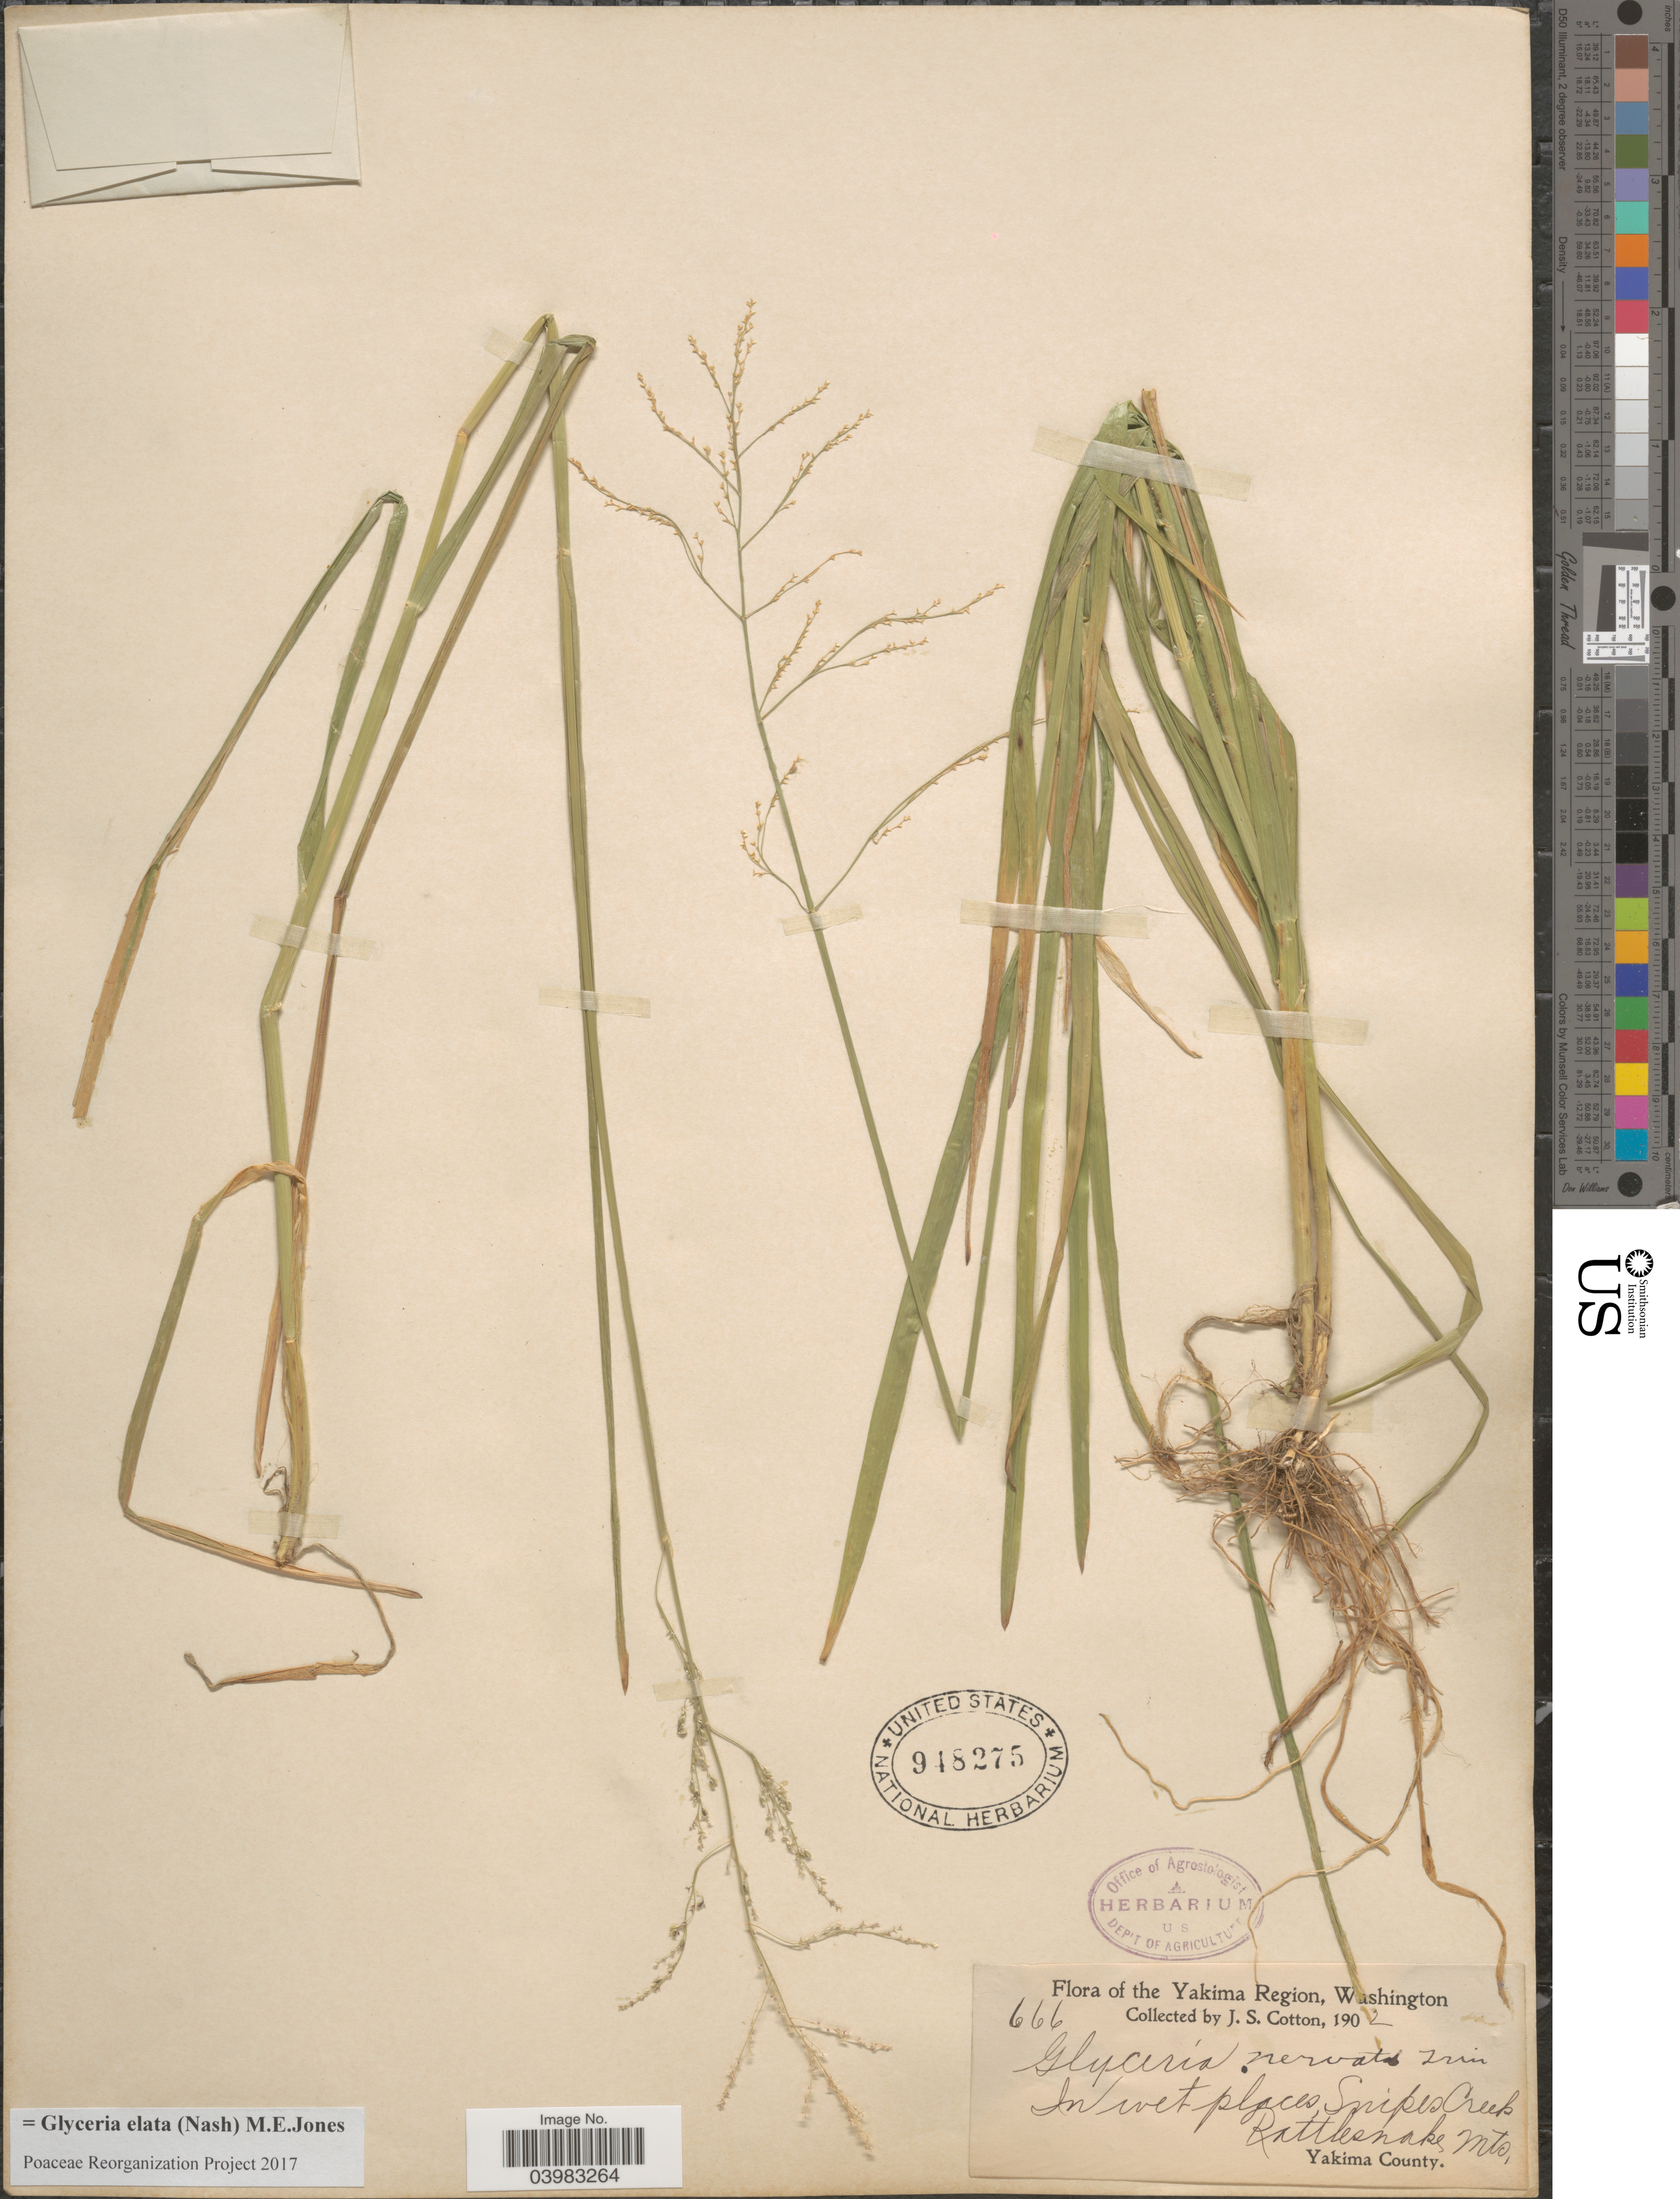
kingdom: Plantae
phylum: Tracheophyta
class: Liliopsida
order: Poales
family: Poaceae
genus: Glyceria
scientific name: Glyceria elata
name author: (Nash) M.E. Jones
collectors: J. S. Cotton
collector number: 666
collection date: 1902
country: United States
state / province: Washington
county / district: Yakima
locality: Yakima Region. In wet places, Snipes Creek. Rattlesnake Mts. Yakima County.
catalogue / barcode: US 948275